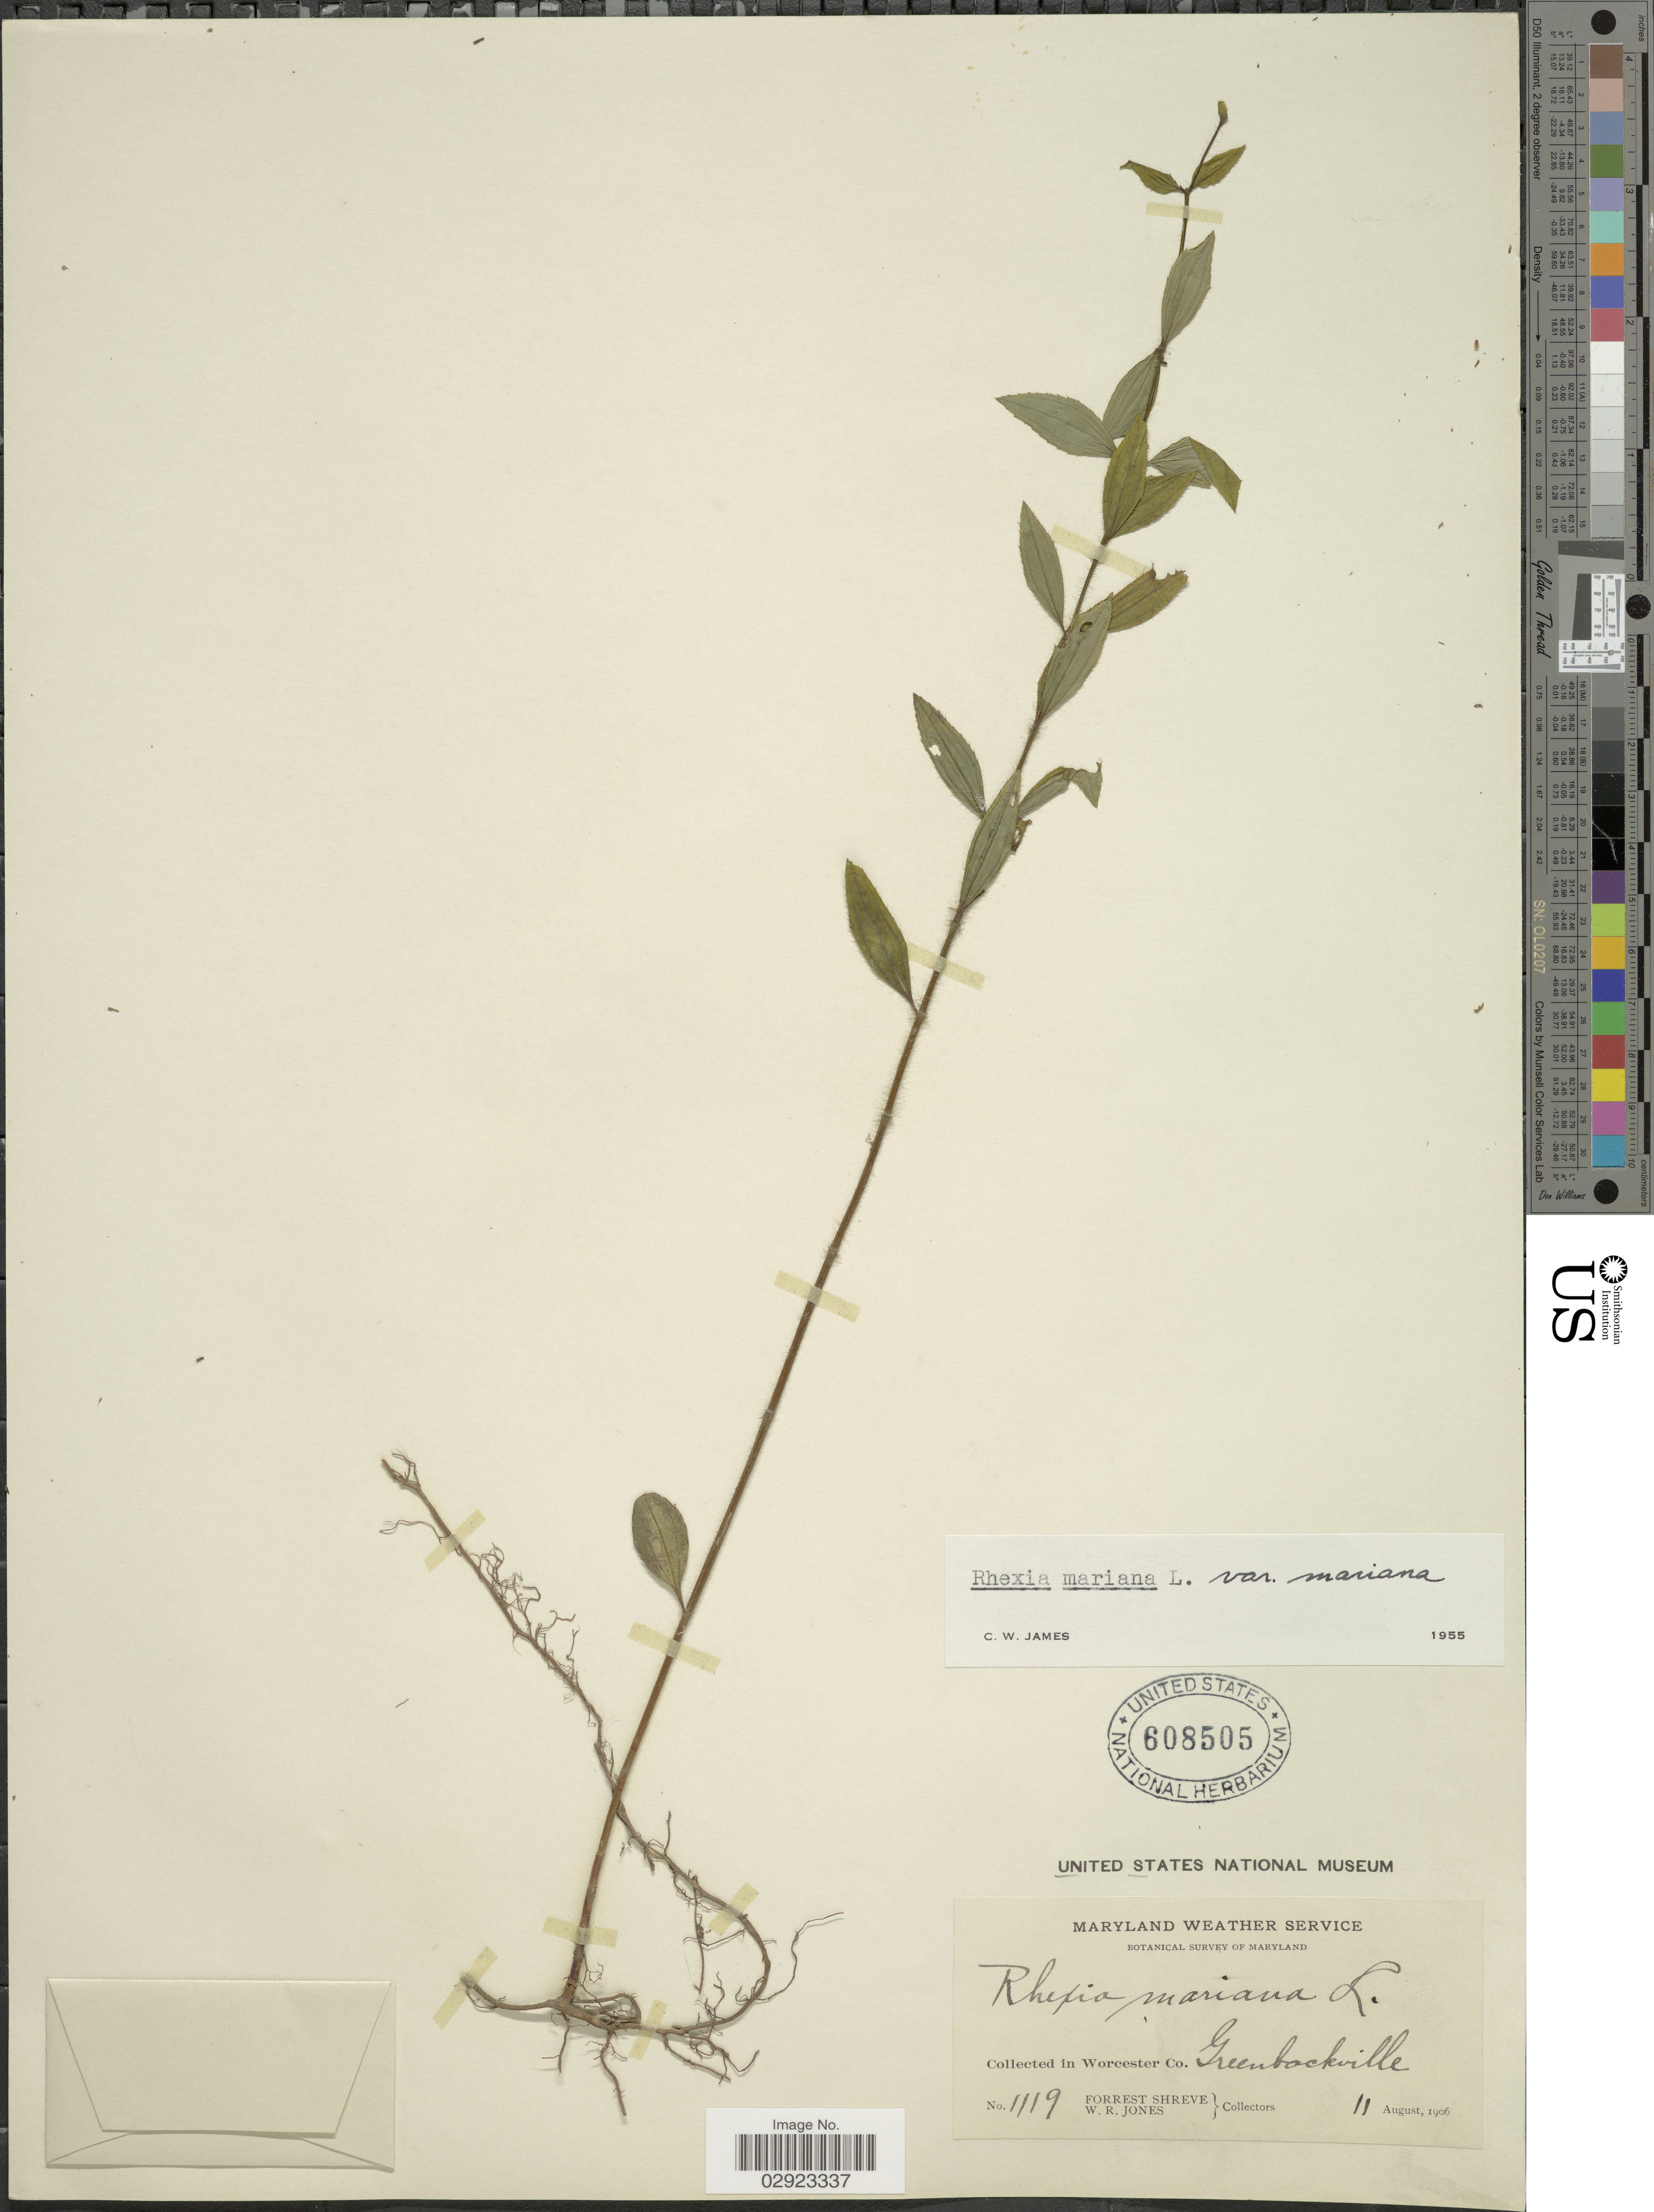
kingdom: Plantae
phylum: Tracheophyta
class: Magnoliopsida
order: Myrtales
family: Melastomataceae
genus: Rhexia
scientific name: Rhexia mariana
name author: L.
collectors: F. Shreve & W. R. Jones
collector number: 1119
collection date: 1906-08-11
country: United States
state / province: Maryland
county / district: Worcester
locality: In Worcester Co., Greenbockville.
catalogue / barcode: US 608505